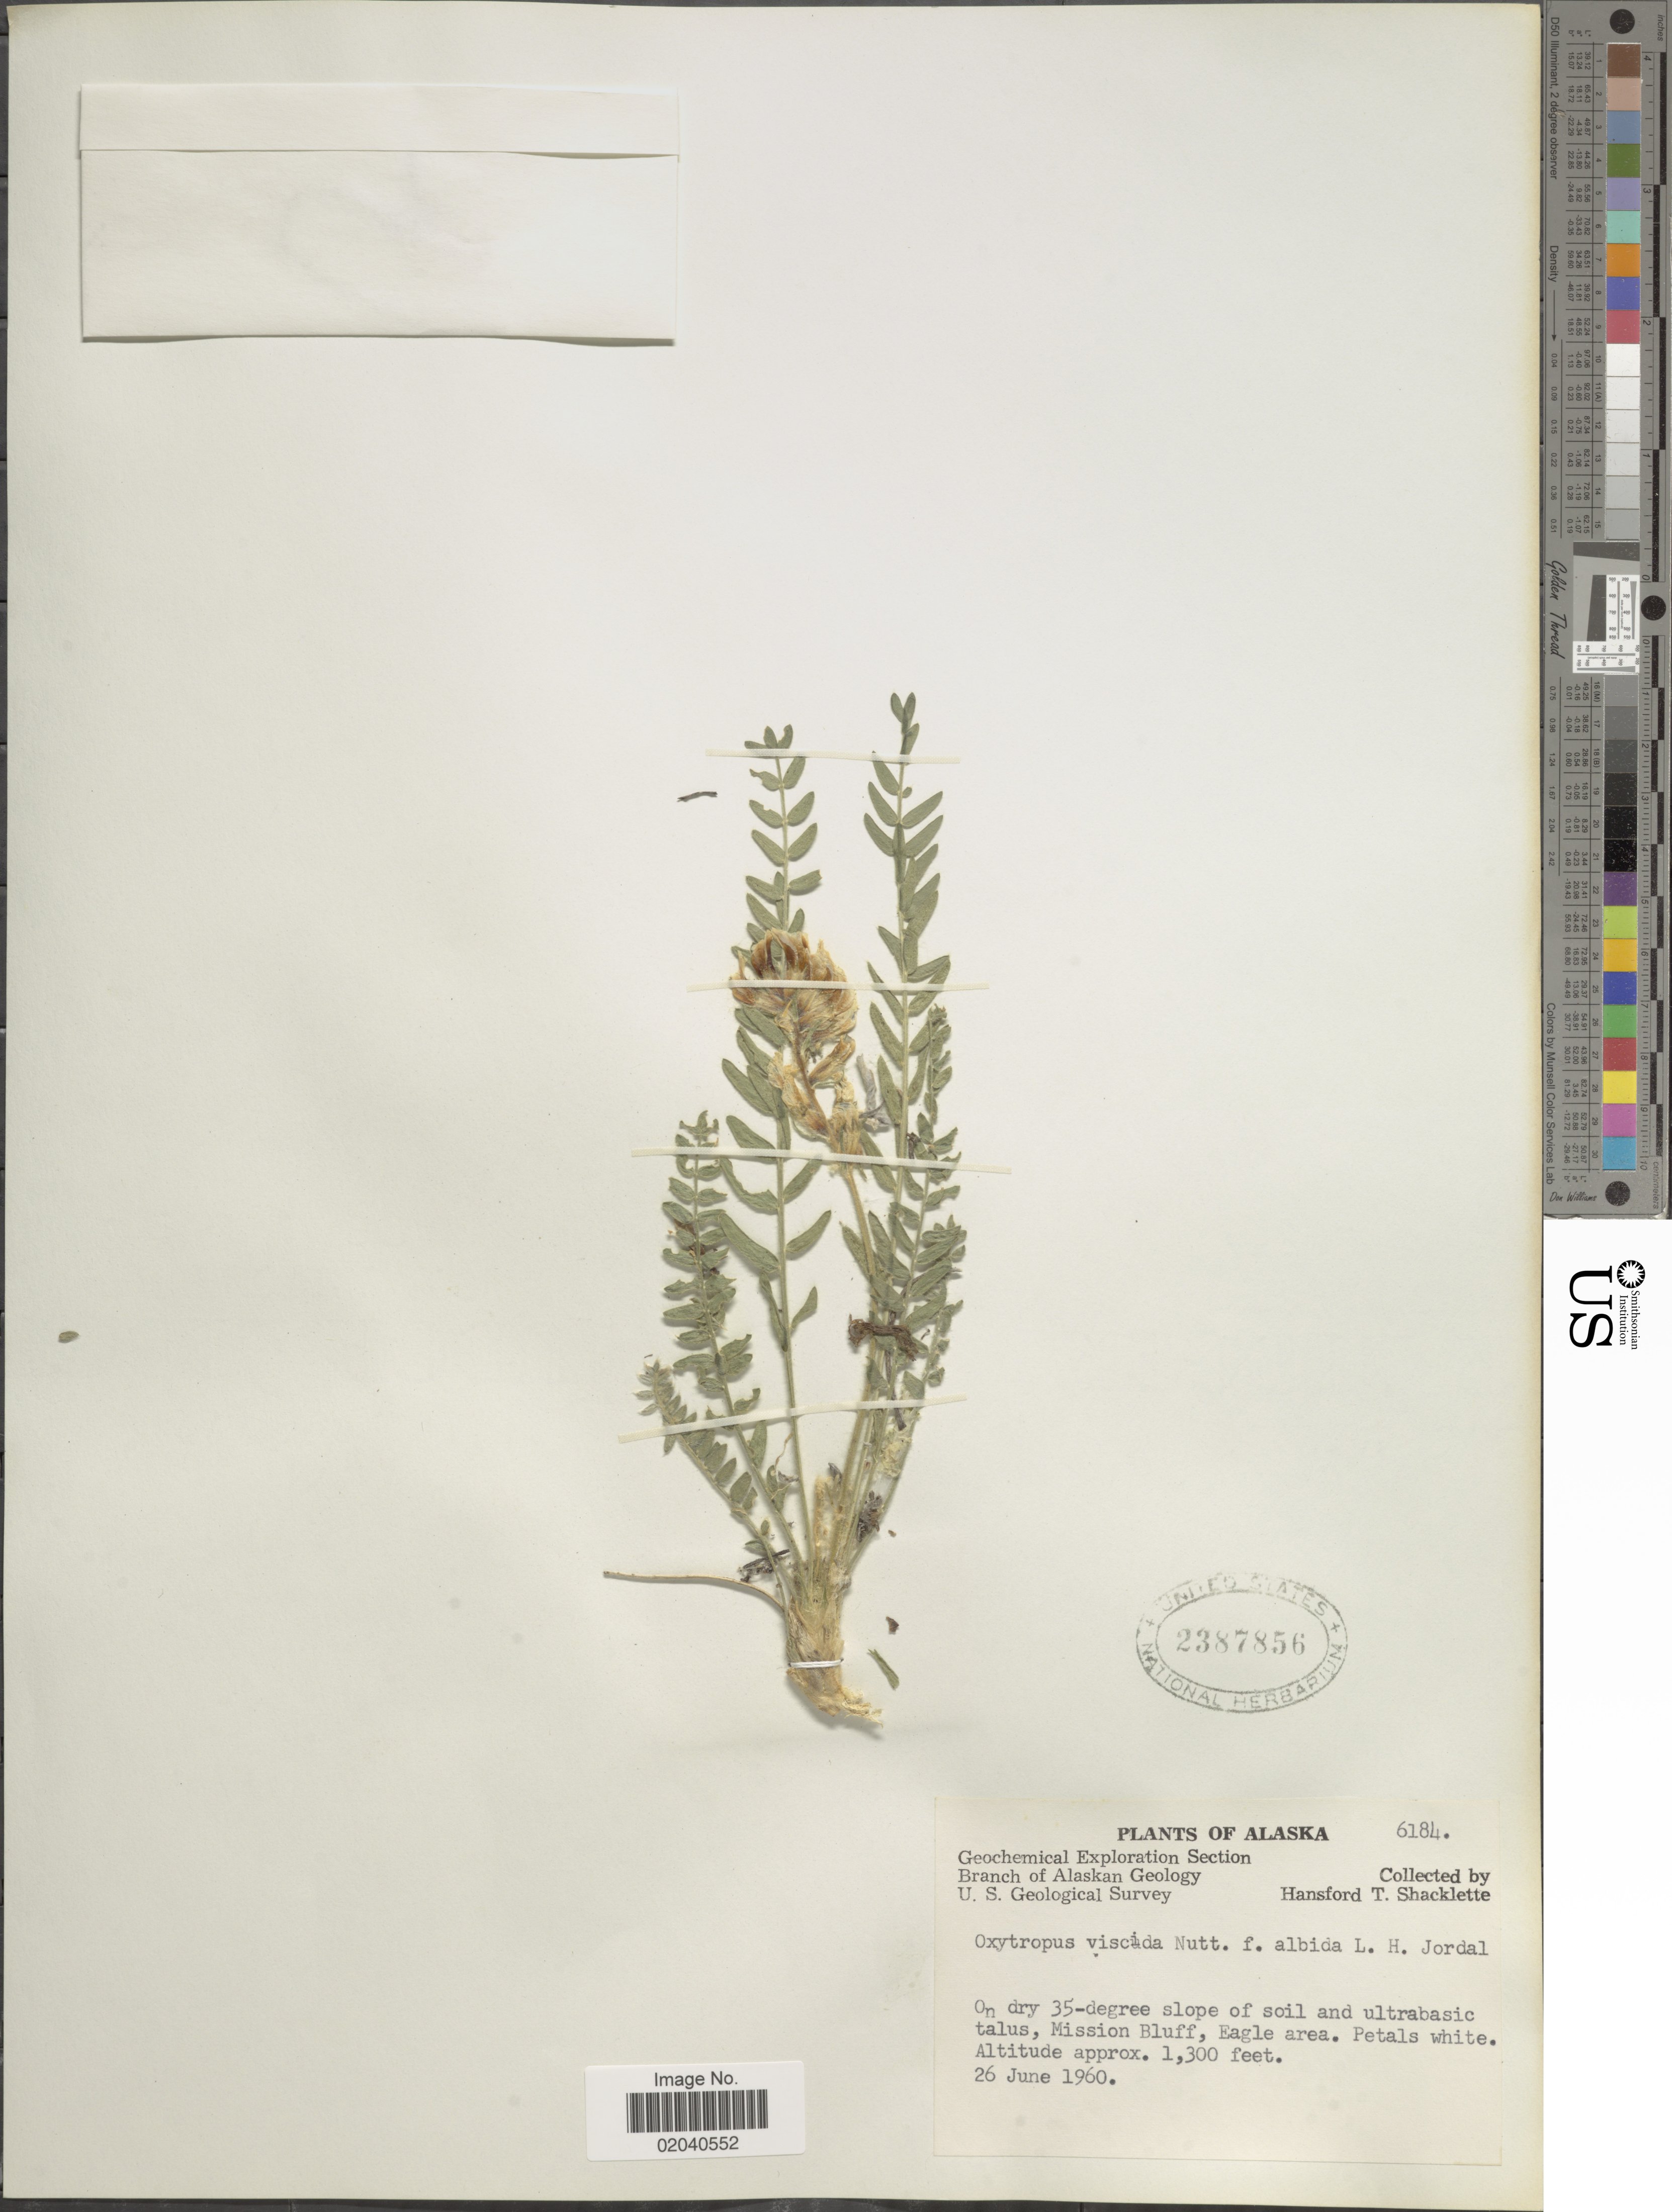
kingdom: Plantae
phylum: Tracheophyta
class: Magnoliopsida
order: Fabales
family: Fabaceae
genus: Oxytropis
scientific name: Oxytropis viscida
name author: Nutt.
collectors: H. Shacklette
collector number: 6184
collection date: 1960-06-26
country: United States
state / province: Alaska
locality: Mission Bluff, Eagle area. Petals White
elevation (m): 396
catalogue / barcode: US 2387856